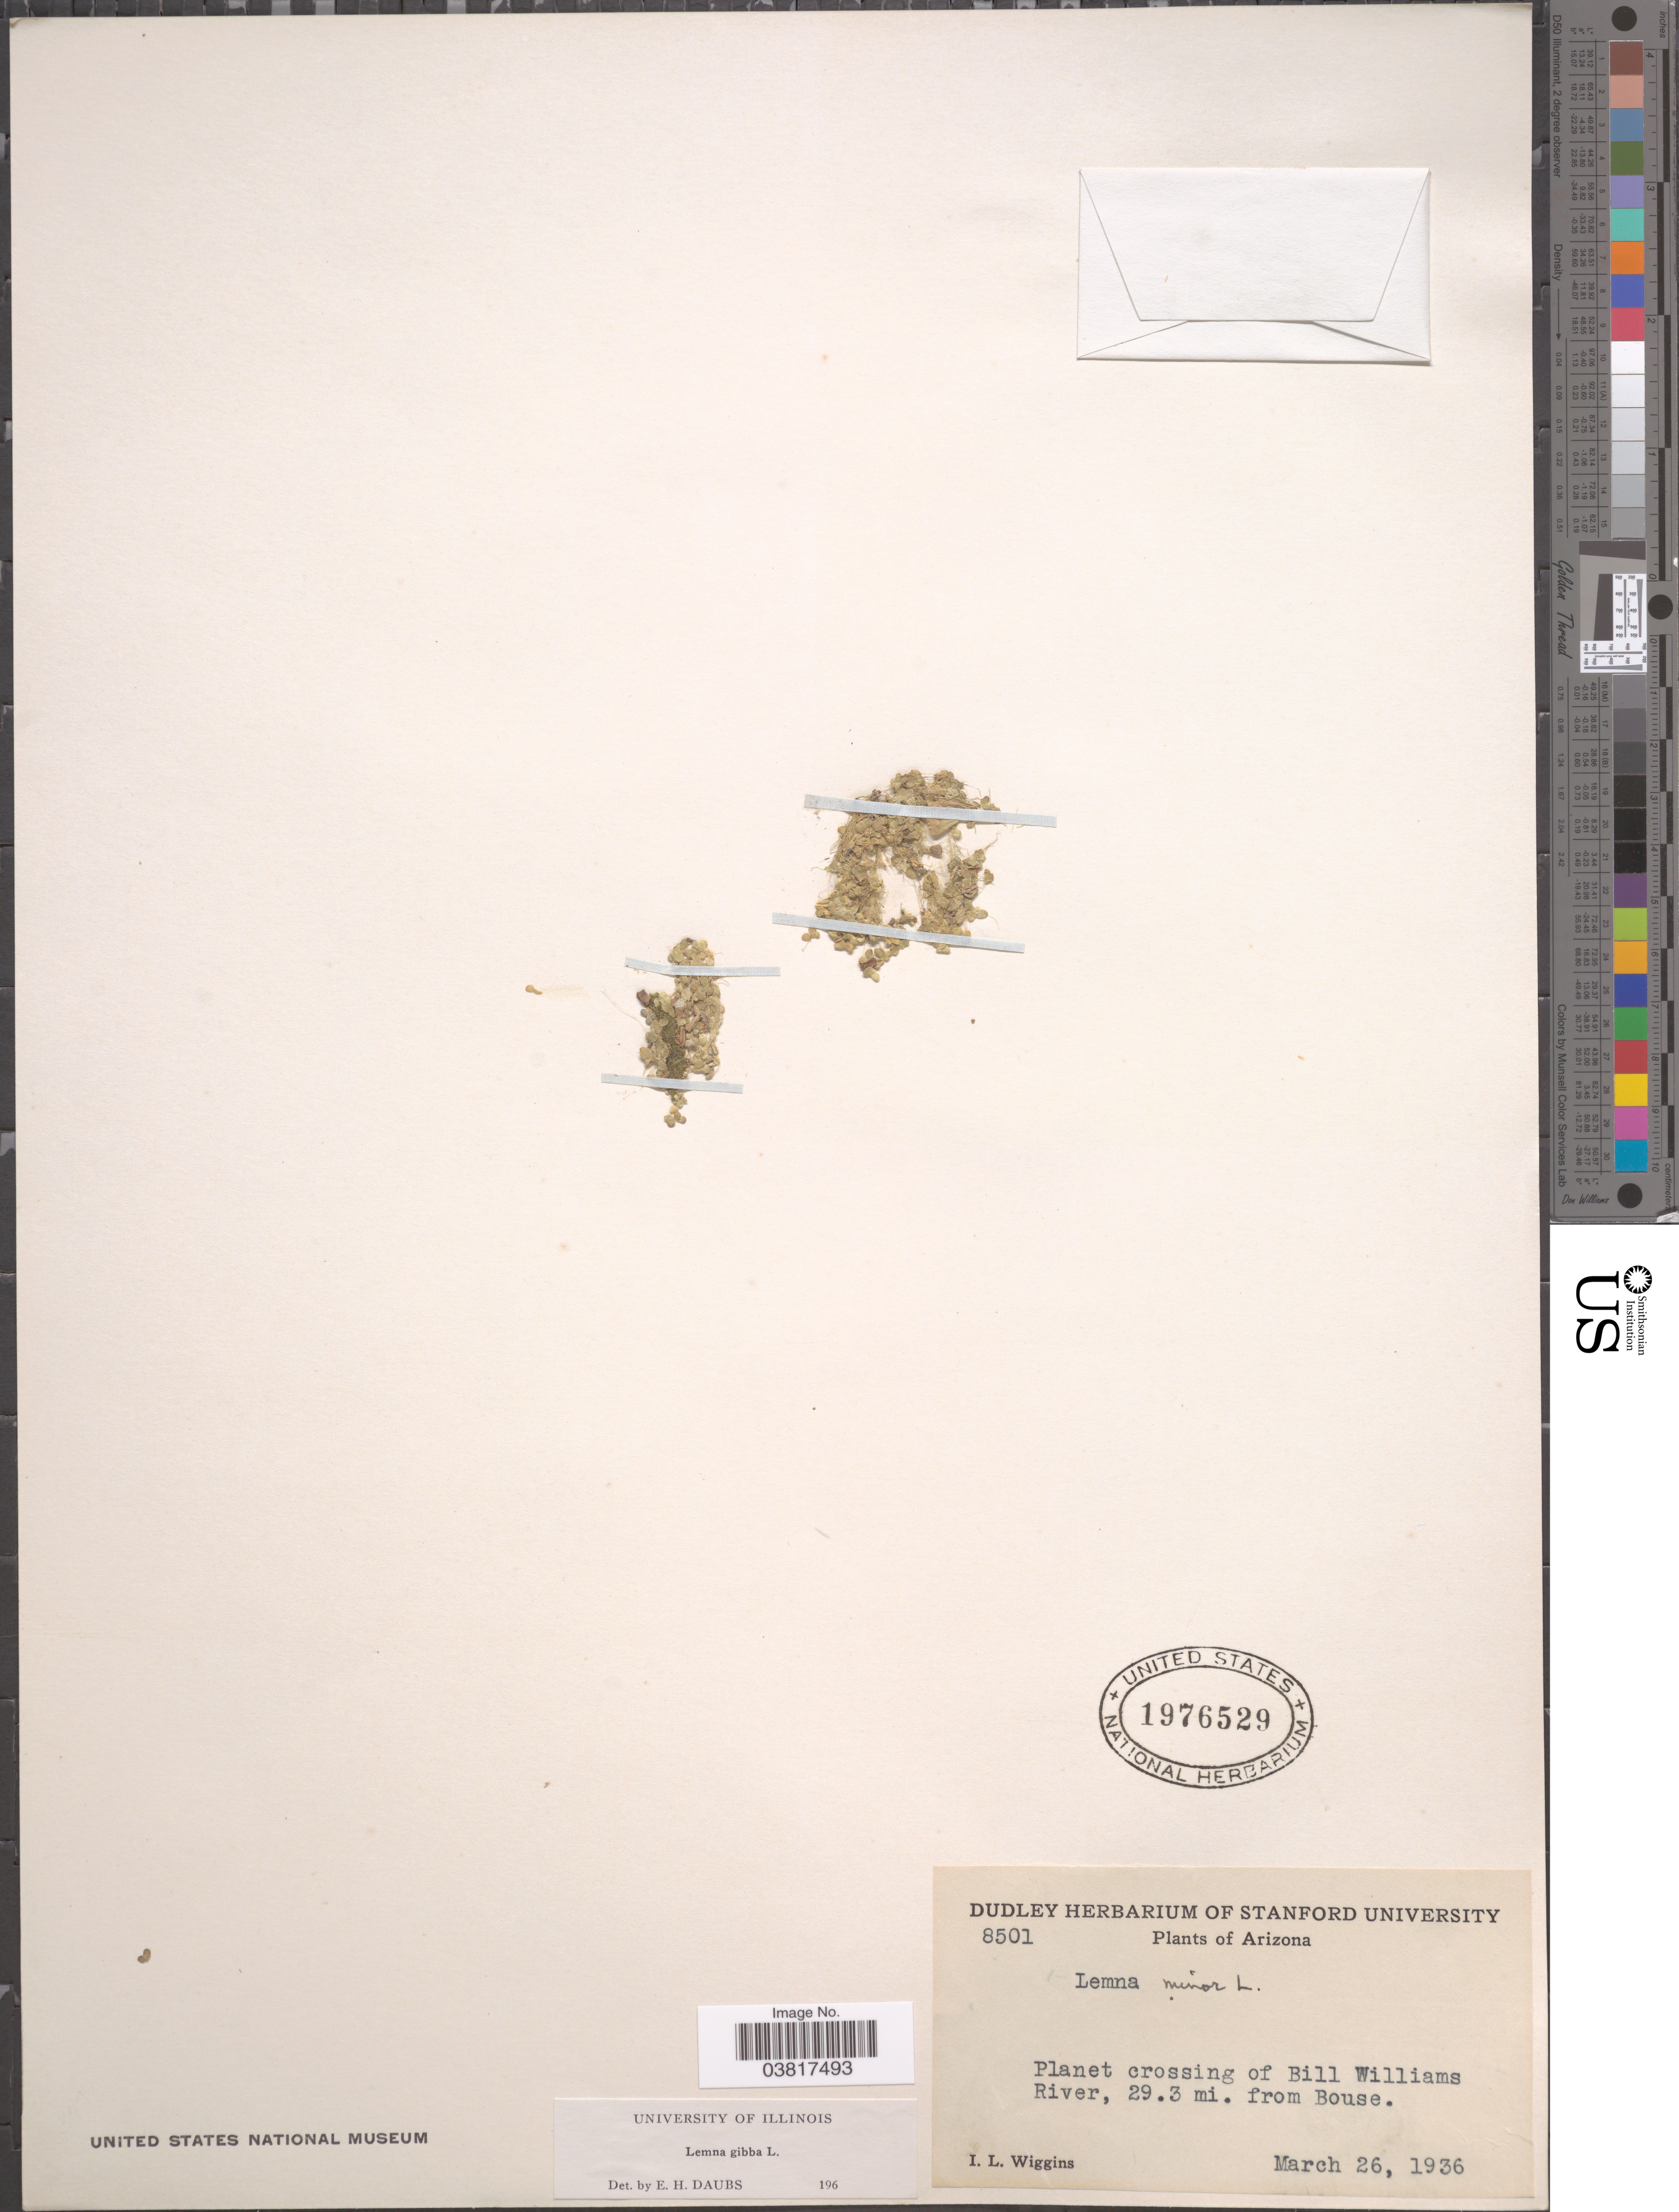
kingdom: Plantae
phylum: Tracheophyta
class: Liliopsida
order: Alismatales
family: Araceae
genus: Lemna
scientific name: Lemna gibba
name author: L.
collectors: I. L. Wiggins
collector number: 8501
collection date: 1936-03-26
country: United States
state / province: Arizona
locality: Planet crossing of Bill Williams River, 29.3 mi. from Bouse.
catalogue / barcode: US 1976529